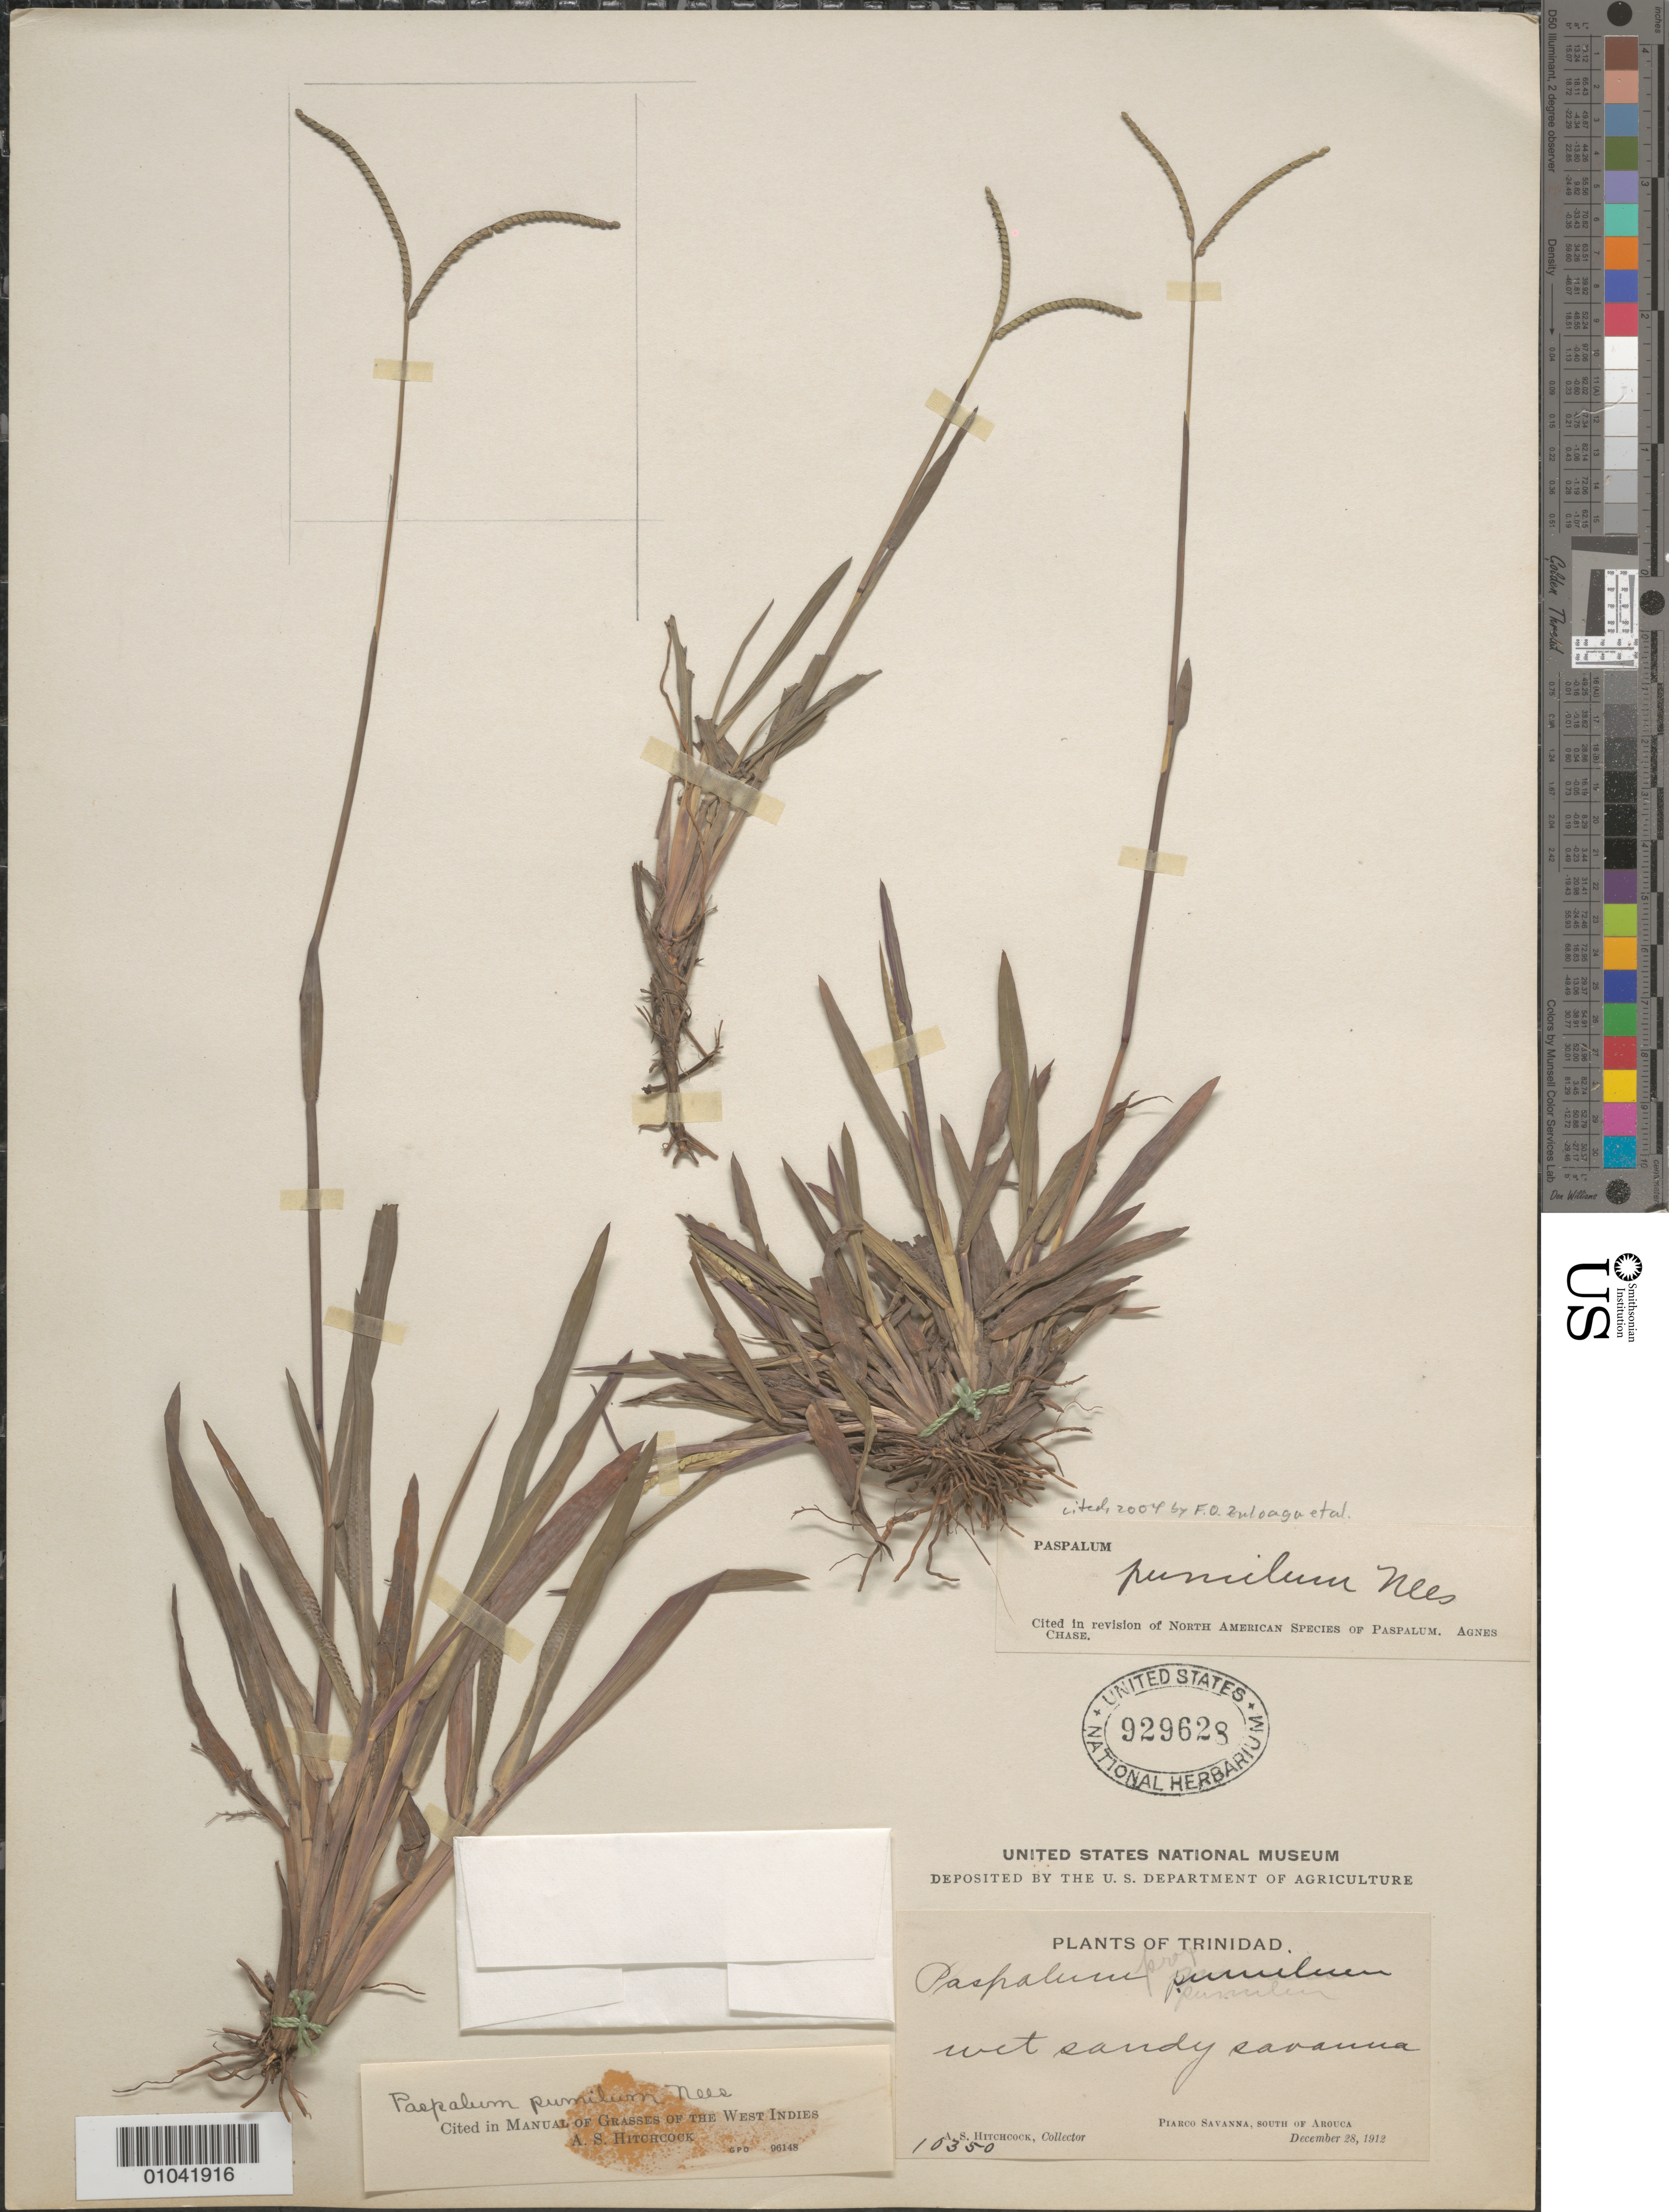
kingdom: Plantae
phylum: Tracheophyta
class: Liliopsida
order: Poales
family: Poaceae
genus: Paspalum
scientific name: Paspalum pumilum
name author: Nees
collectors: A. S. Hitchcock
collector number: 10350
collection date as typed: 28 Dec 1912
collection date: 1912-12-28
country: Trinidad and Tobago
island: Trinidad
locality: Piarco savanna, S of Arouca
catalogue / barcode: US 929628